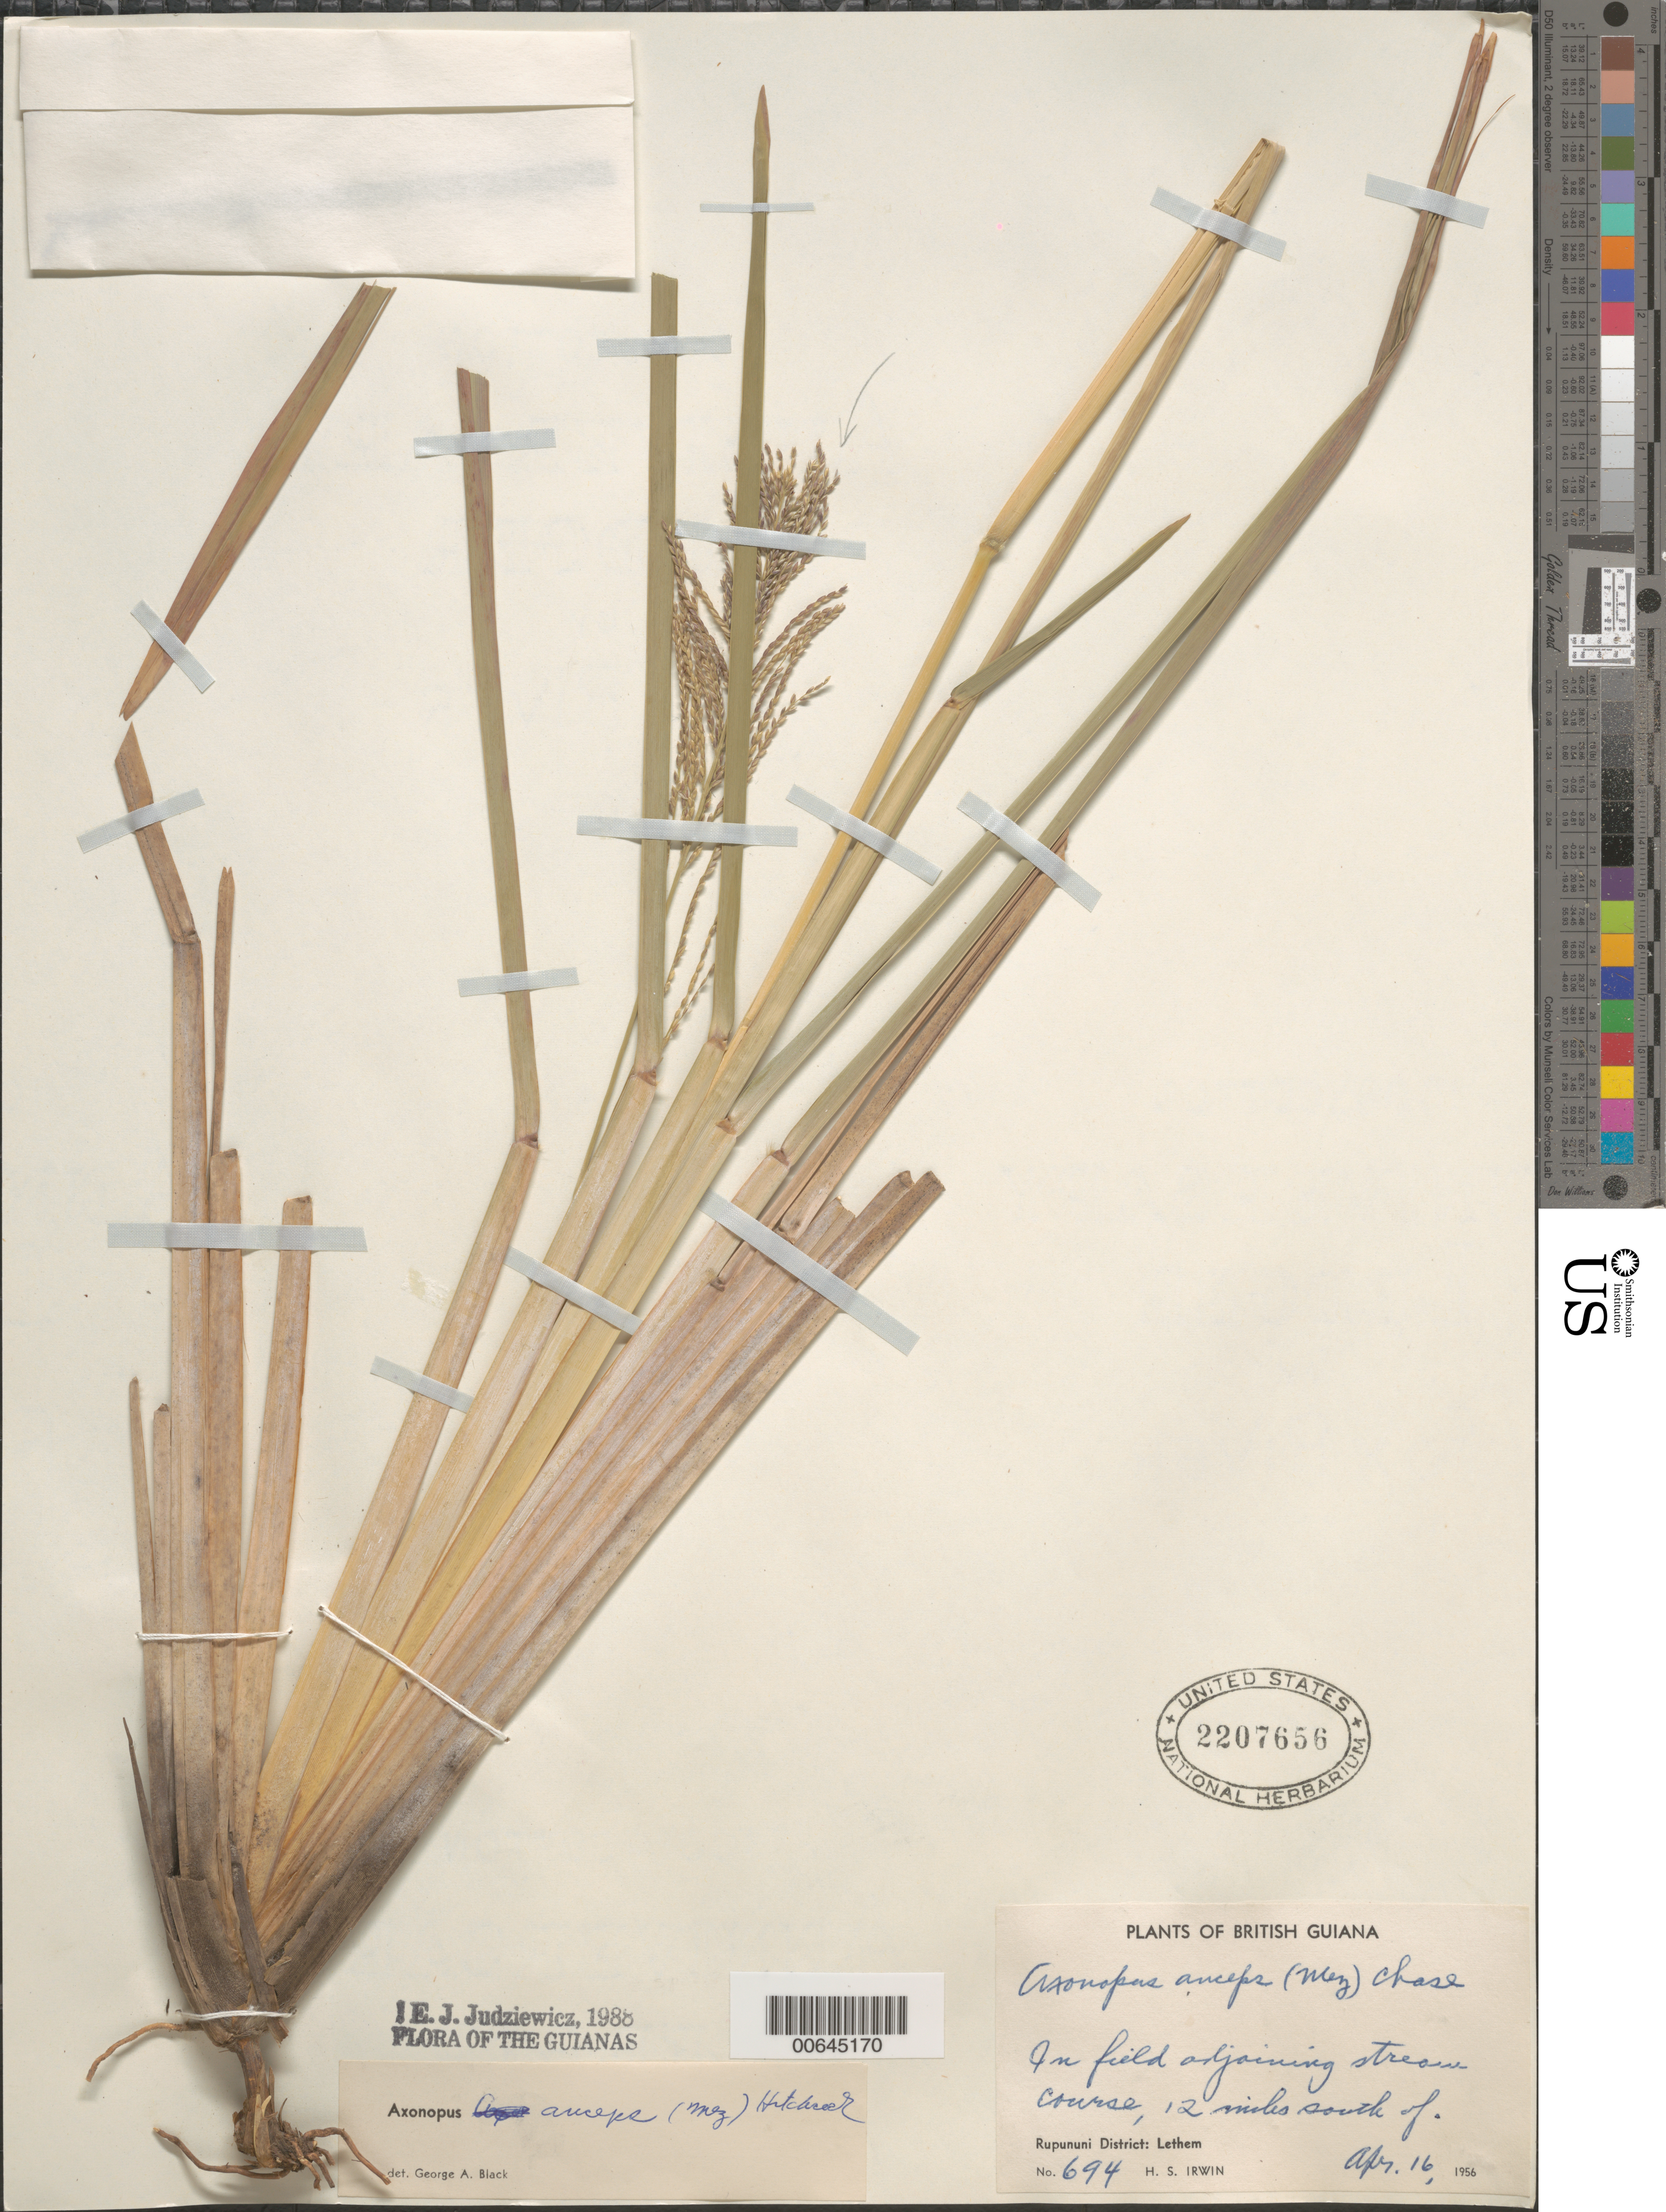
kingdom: Plantae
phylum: Tracheophyta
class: Liliopsida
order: Poales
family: Poaceae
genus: Axonopus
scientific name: Axonopus anceps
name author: (Mez) Hitchc.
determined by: Judziewicz, E. J.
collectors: H. Irwin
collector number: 694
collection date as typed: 16-Apr-56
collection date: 1956-04-16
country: Guyana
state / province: U. Takutu-U. Essequibo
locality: Rupununi Dist., 12 mi. S of Lethem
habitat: Field adjoining stream course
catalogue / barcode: US 2207656